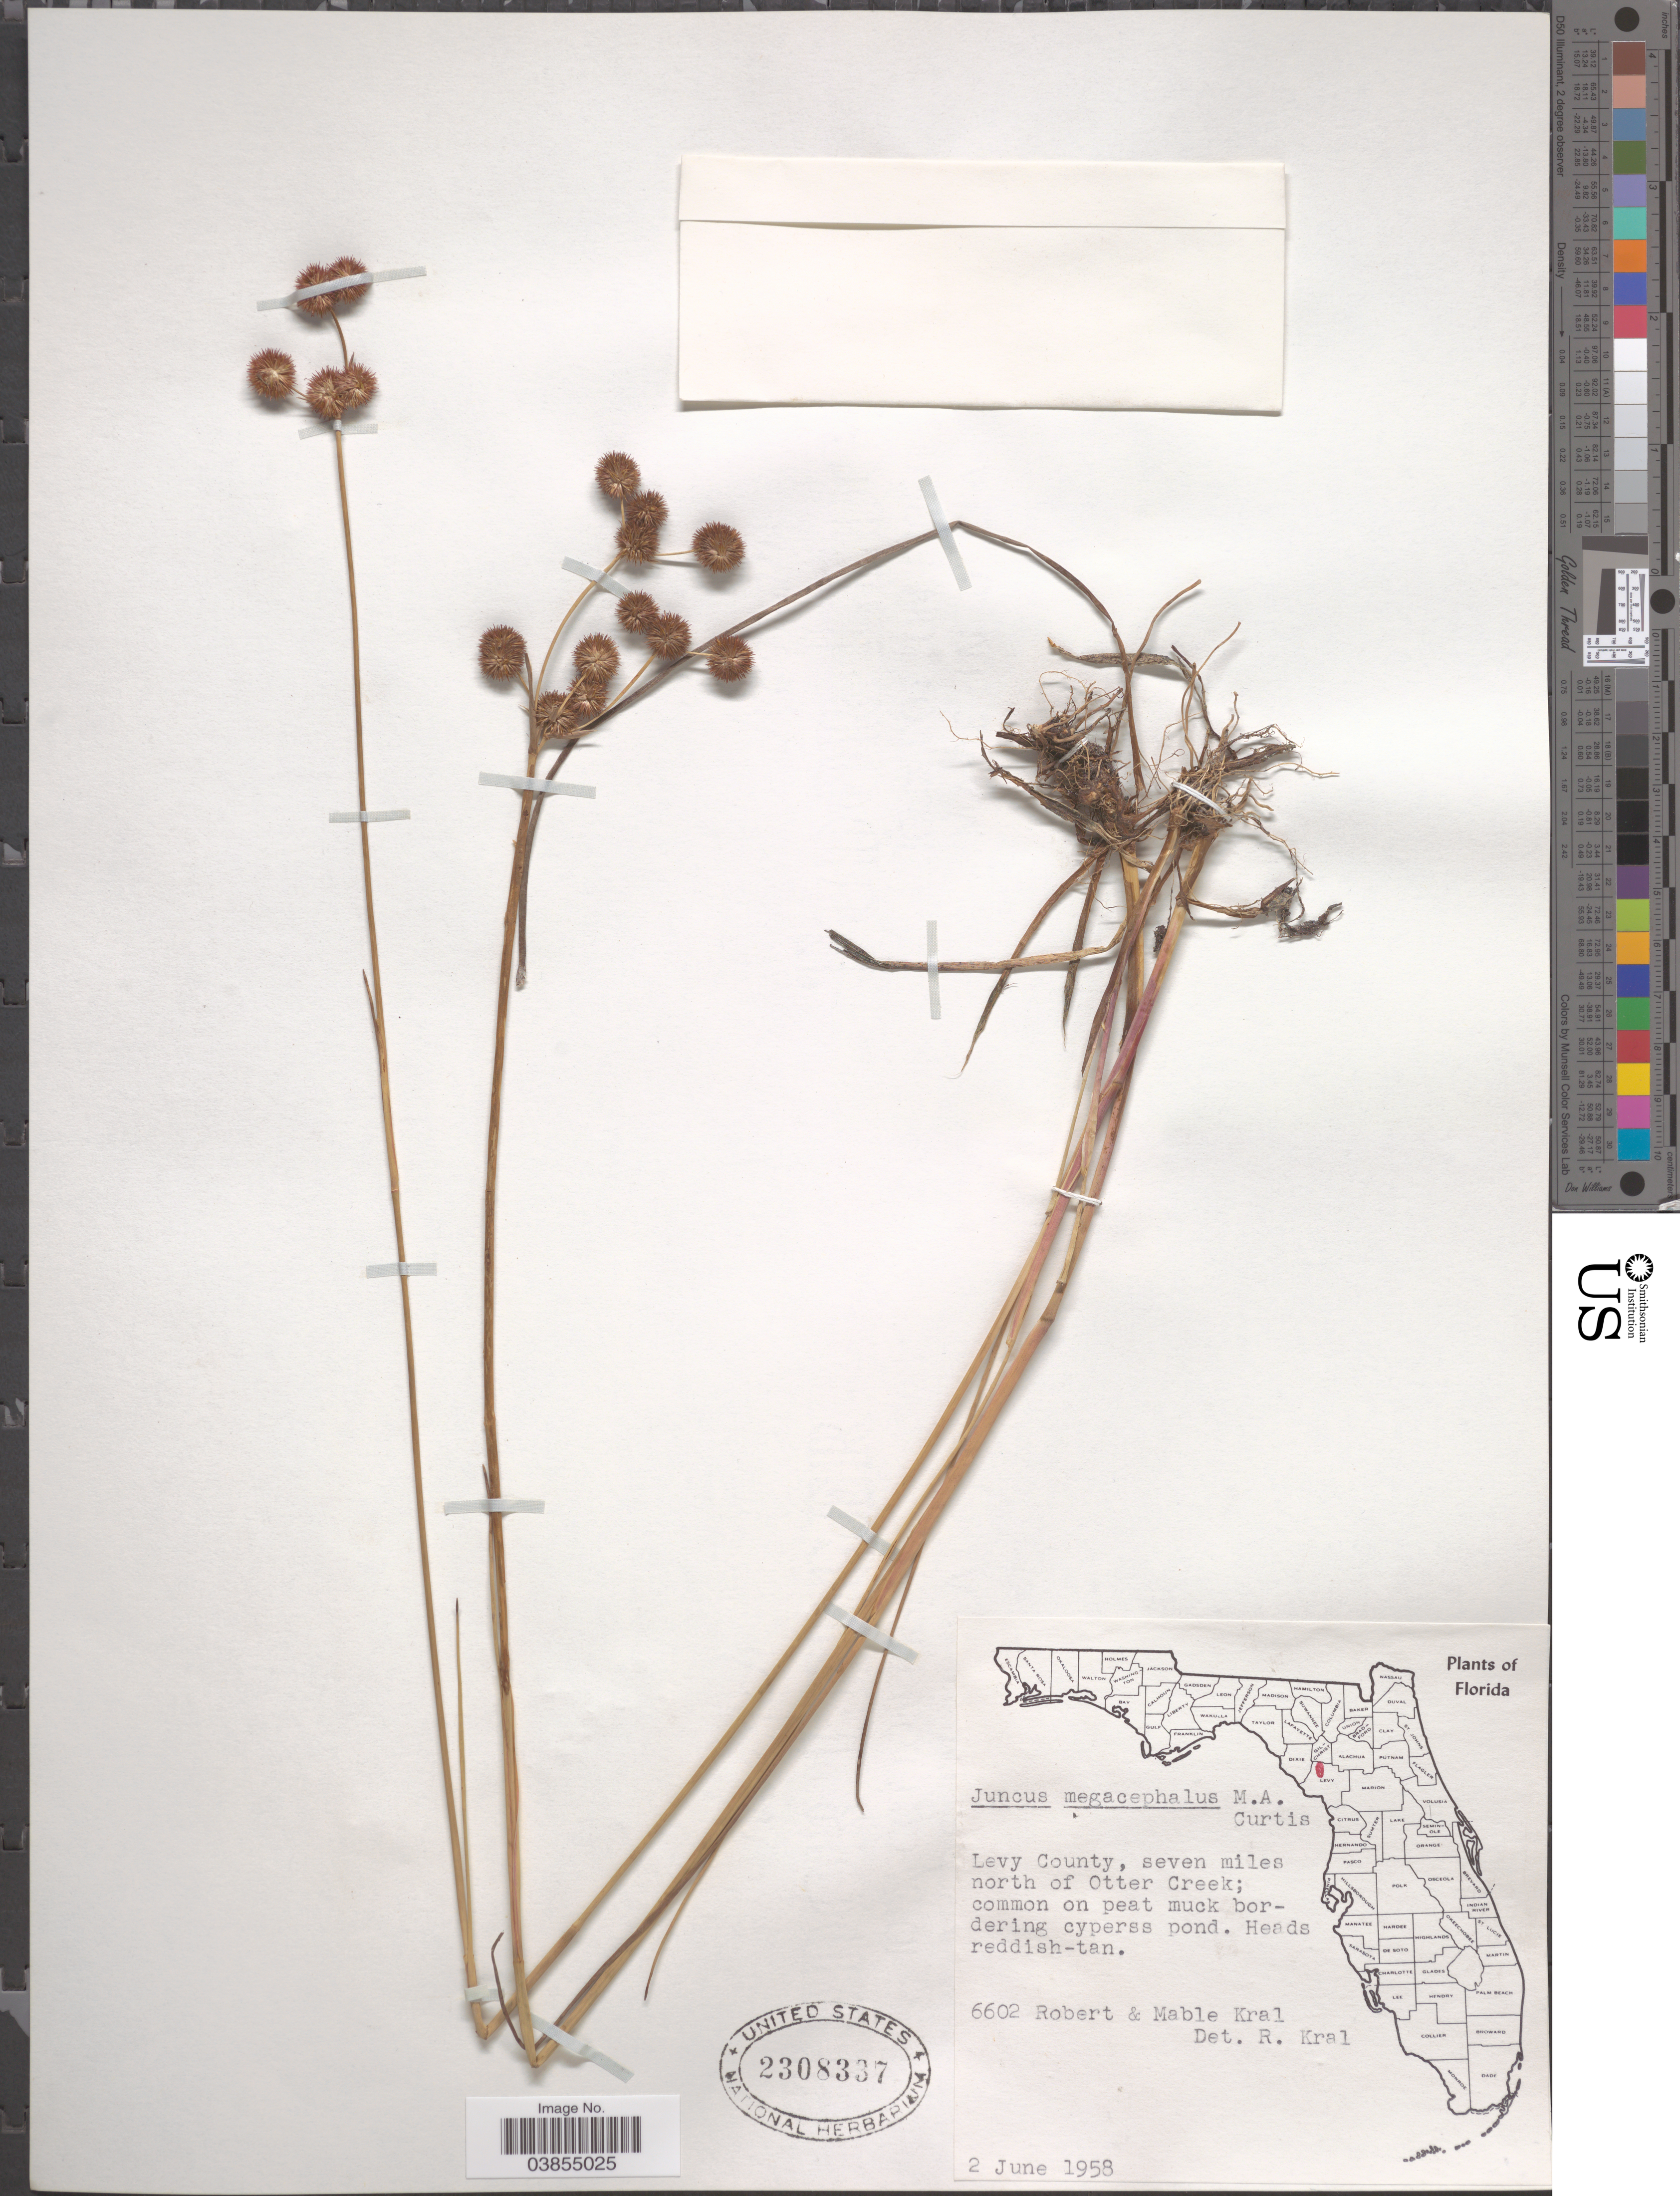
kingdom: Plantae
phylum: Tracheophyta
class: Liliopsida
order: Poales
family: Juncaceae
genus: Juncus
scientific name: Juncus megacephalus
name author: M.A. Curtis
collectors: R. Kral & M. Kral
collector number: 6602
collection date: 1958-06-02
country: United States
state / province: Florida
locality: Levy County, seven miles north of Otter Creek; on peat muck bordering cyperss pond.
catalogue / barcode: US 2308337